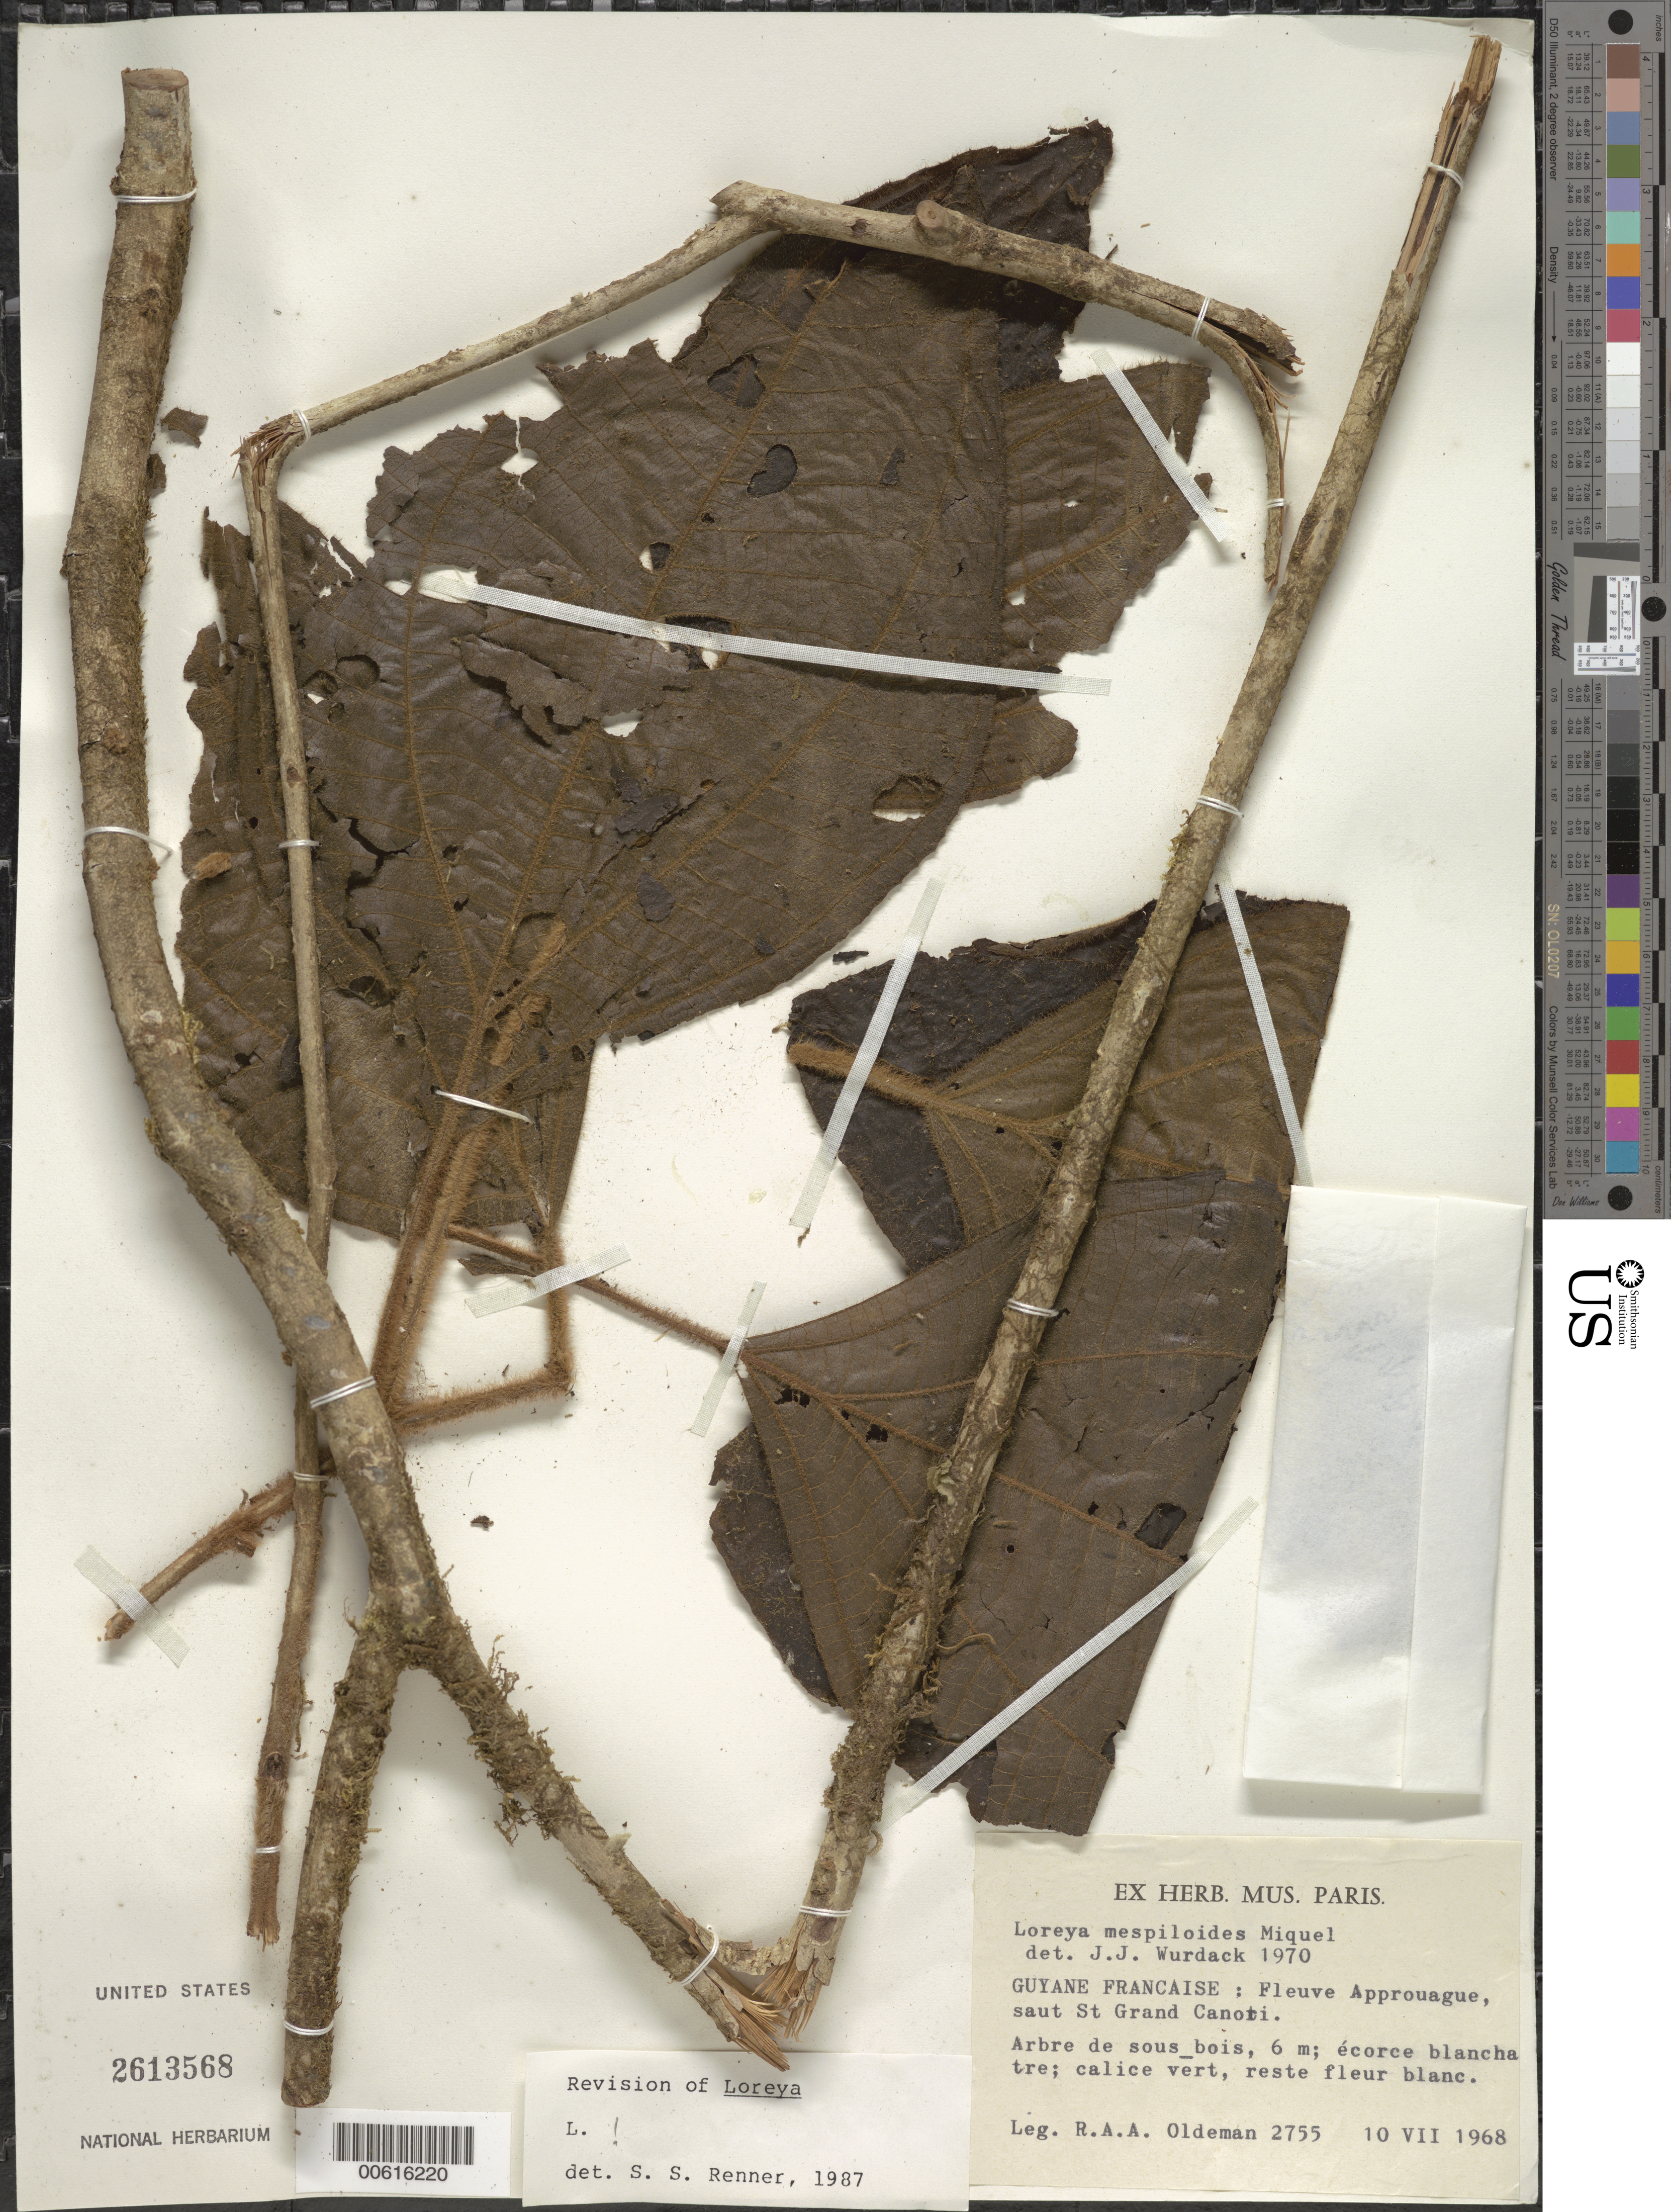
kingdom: Plantae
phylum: Tracheophyta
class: Magnoliopsida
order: Myrtales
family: Melastomataceae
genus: Bellucia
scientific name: Bellucia mespiloides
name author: (Miq.) J.F. Macbr.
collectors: R. Oldeman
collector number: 2755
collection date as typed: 10-Jul-68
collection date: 1968-07-10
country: French Guiana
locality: Approuague R., saut St. Grand Cañori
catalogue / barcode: US 2613568